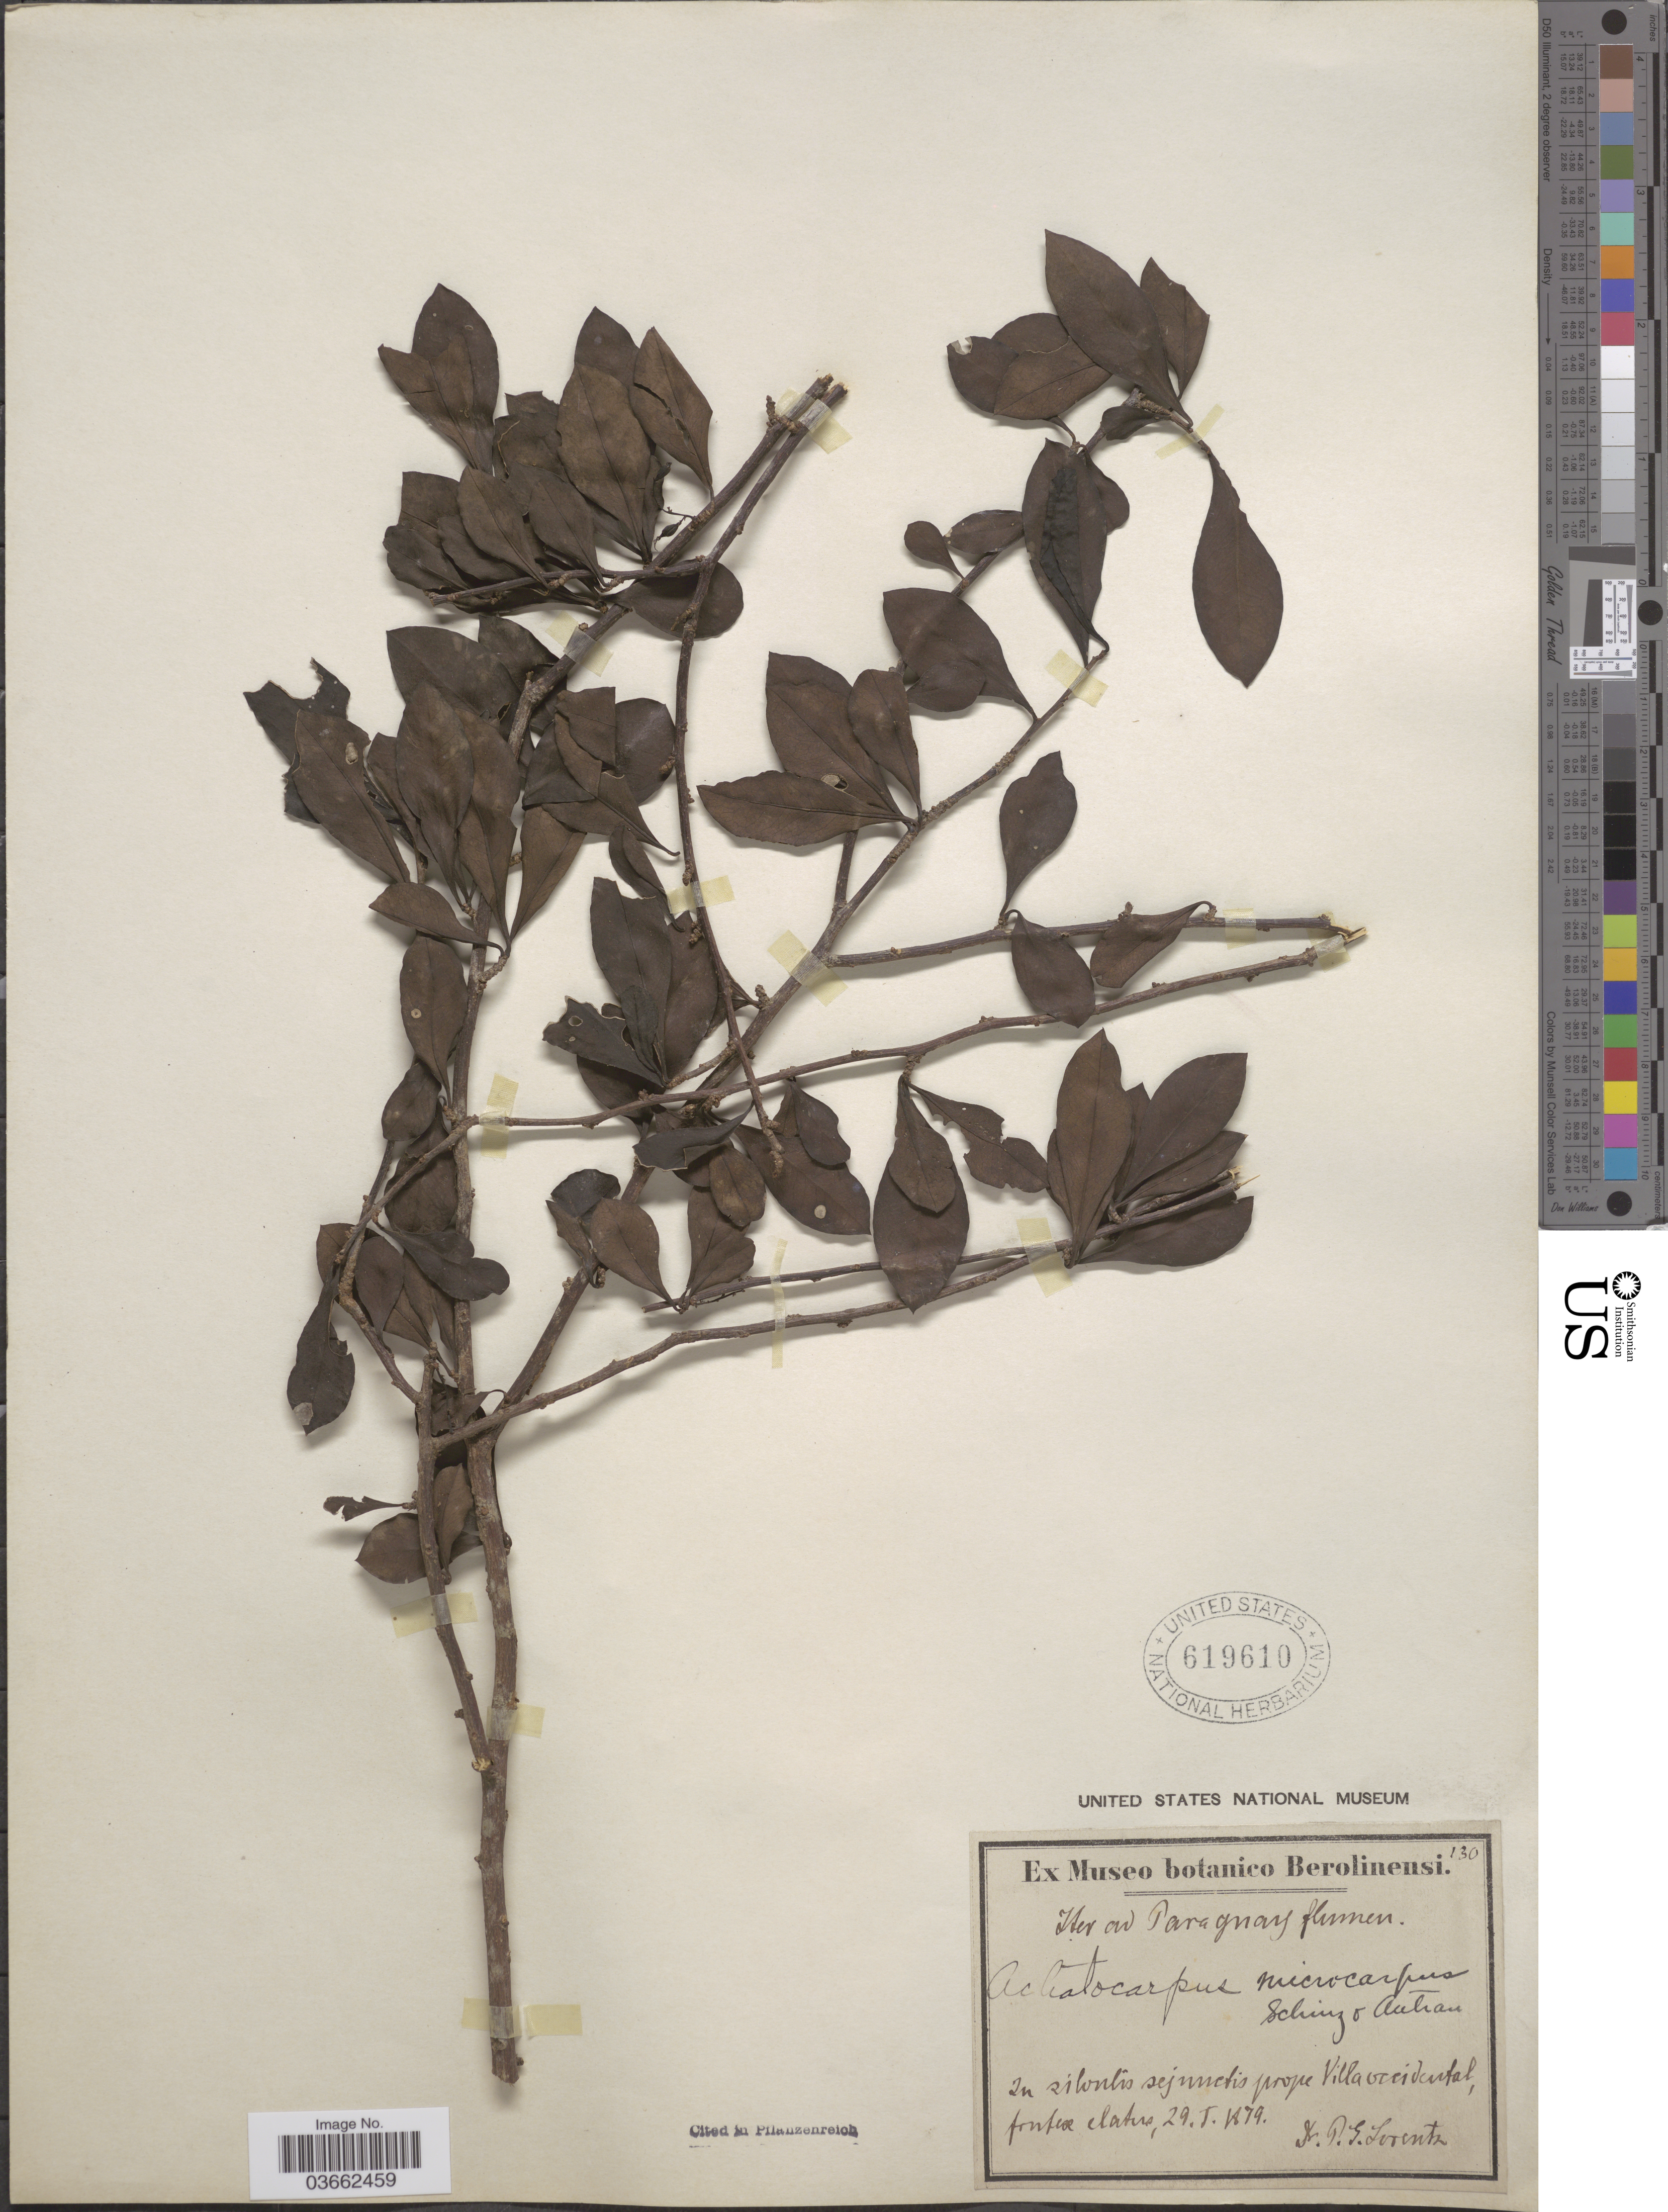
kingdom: Plantae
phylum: Tracheophyta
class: Magnoliopsida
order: Caryophyllales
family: Achatocarpaceae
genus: Achatocarpus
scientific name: Achatocarpus microcarpus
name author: Schinz & Autran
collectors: P. G. Lorentz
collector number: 130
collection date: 1879-01-29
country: Paraguay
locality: In silvutis [interpreted] sejmnetis [interpreted] prope Villa occidental.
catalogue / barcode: US 619610